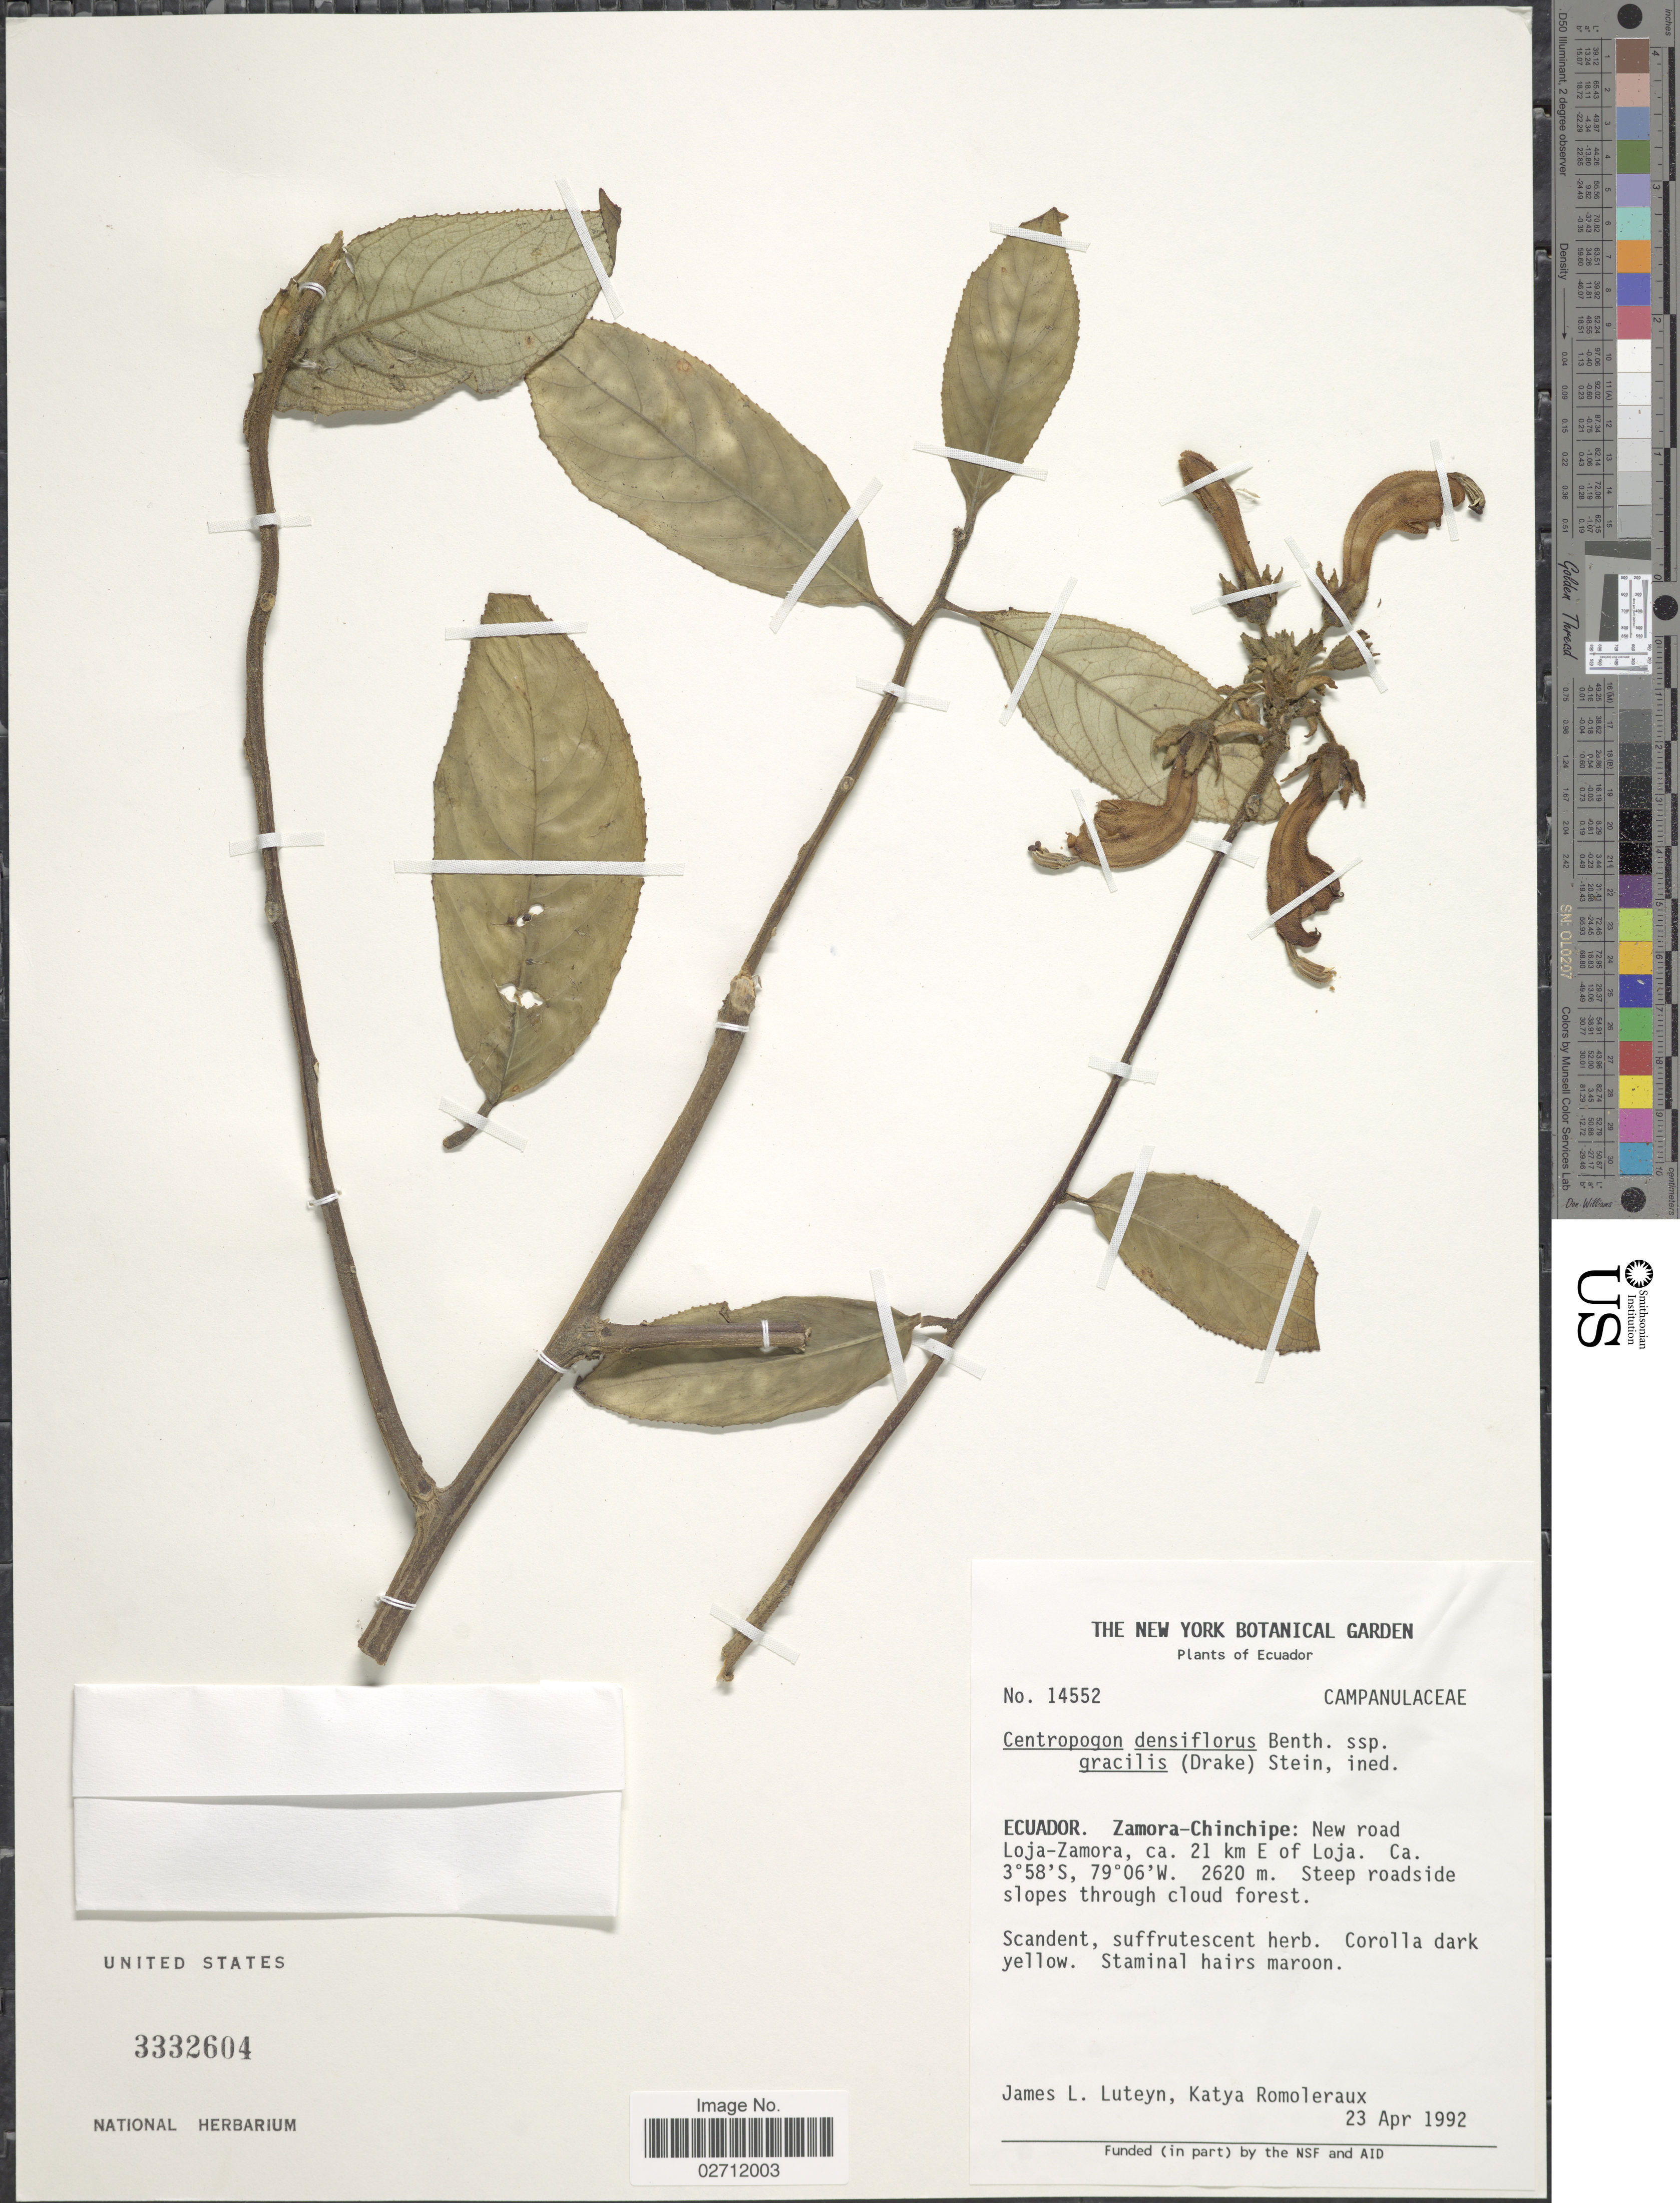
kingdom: Plantae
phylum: Tracheophyta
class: Magnoliopsida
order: Asterales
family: Campanulaceae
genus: Centropogon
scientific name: Centropogon densiflorus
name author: Benth.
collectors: J. L. Luteyn & K. Romoleraux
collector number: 14552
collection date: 1992-04-23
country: Ecuador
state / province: Zamora-Chinchipe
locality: New road Loja-Zamora, ca. 21 km E of Loja, steep roadside.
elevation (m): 2620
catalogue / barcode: US 3332604